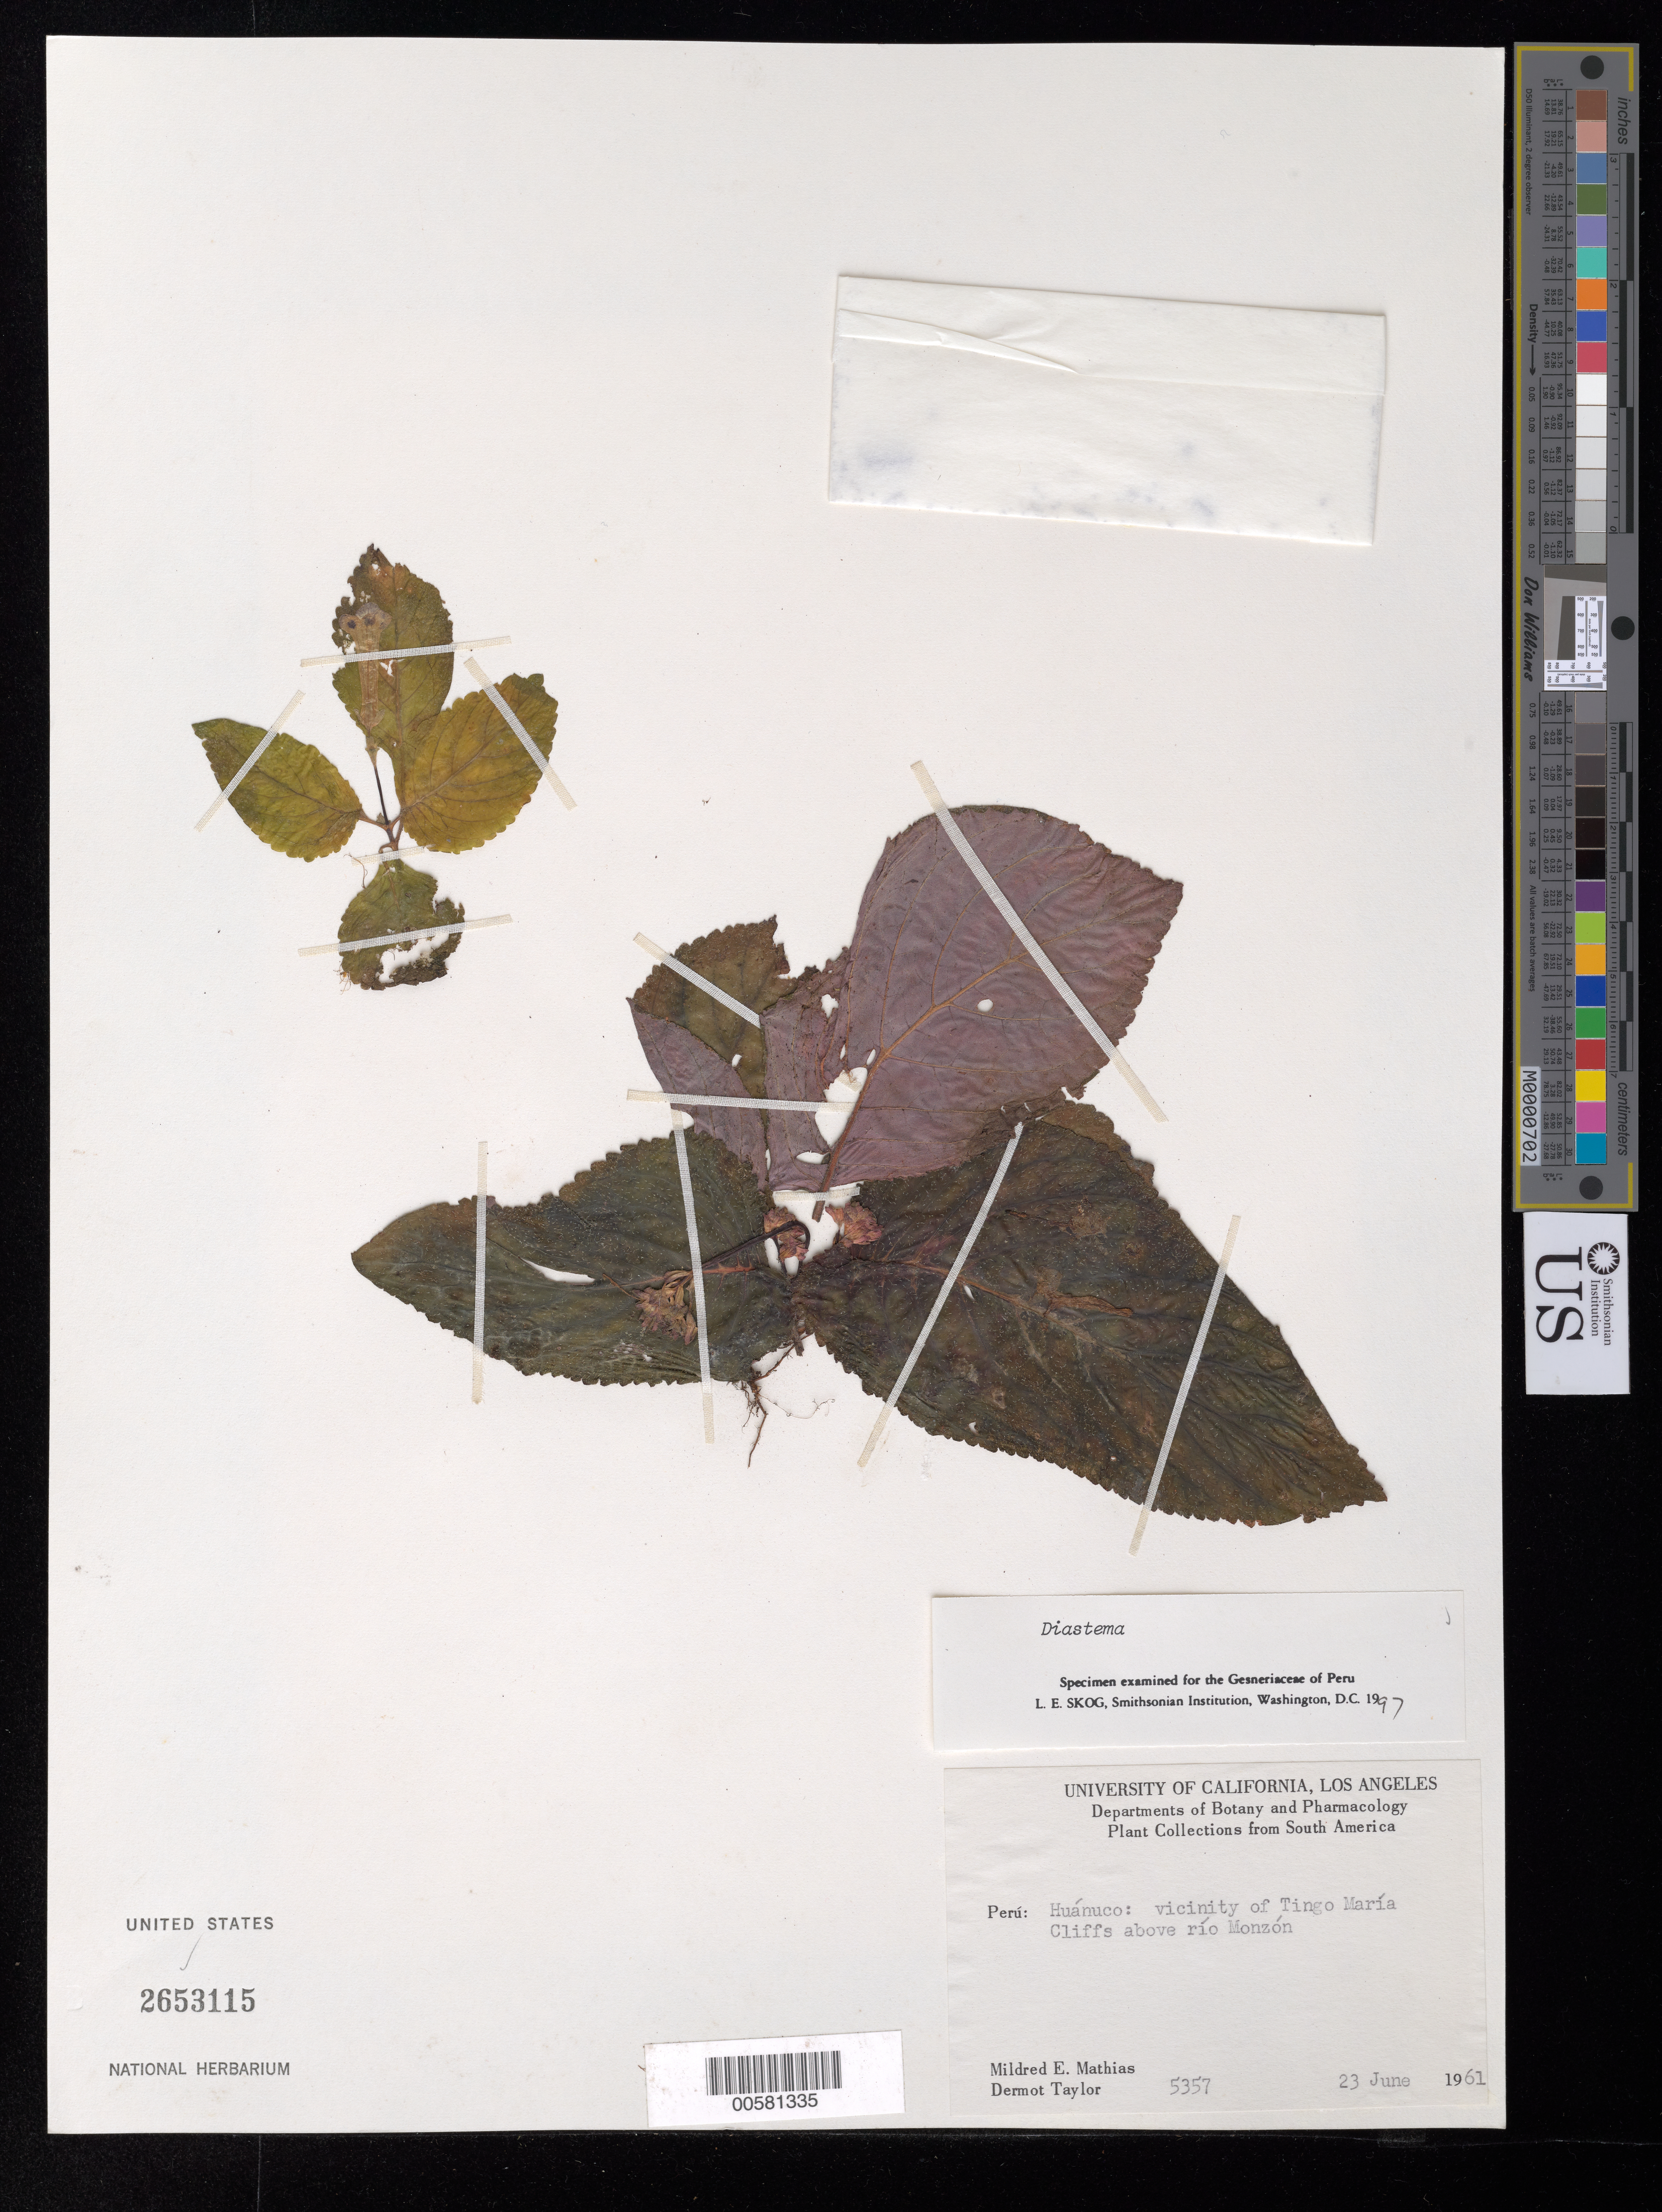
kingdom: Plantae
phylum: Tracheophyta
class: Magnoliopsida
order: Lamiales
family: Gesneriaceae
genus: Diastema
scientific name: Diastema sp.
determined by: Skog, Laurence E.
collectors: M. E. Mathias & D. Taylor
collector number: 5357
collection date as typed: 23 Jun 1961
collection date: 1961-06-23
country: Peru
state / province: Huánuco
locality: Vicinity of Tingo María, cliffs above río Monzón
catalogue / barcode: US 2653115